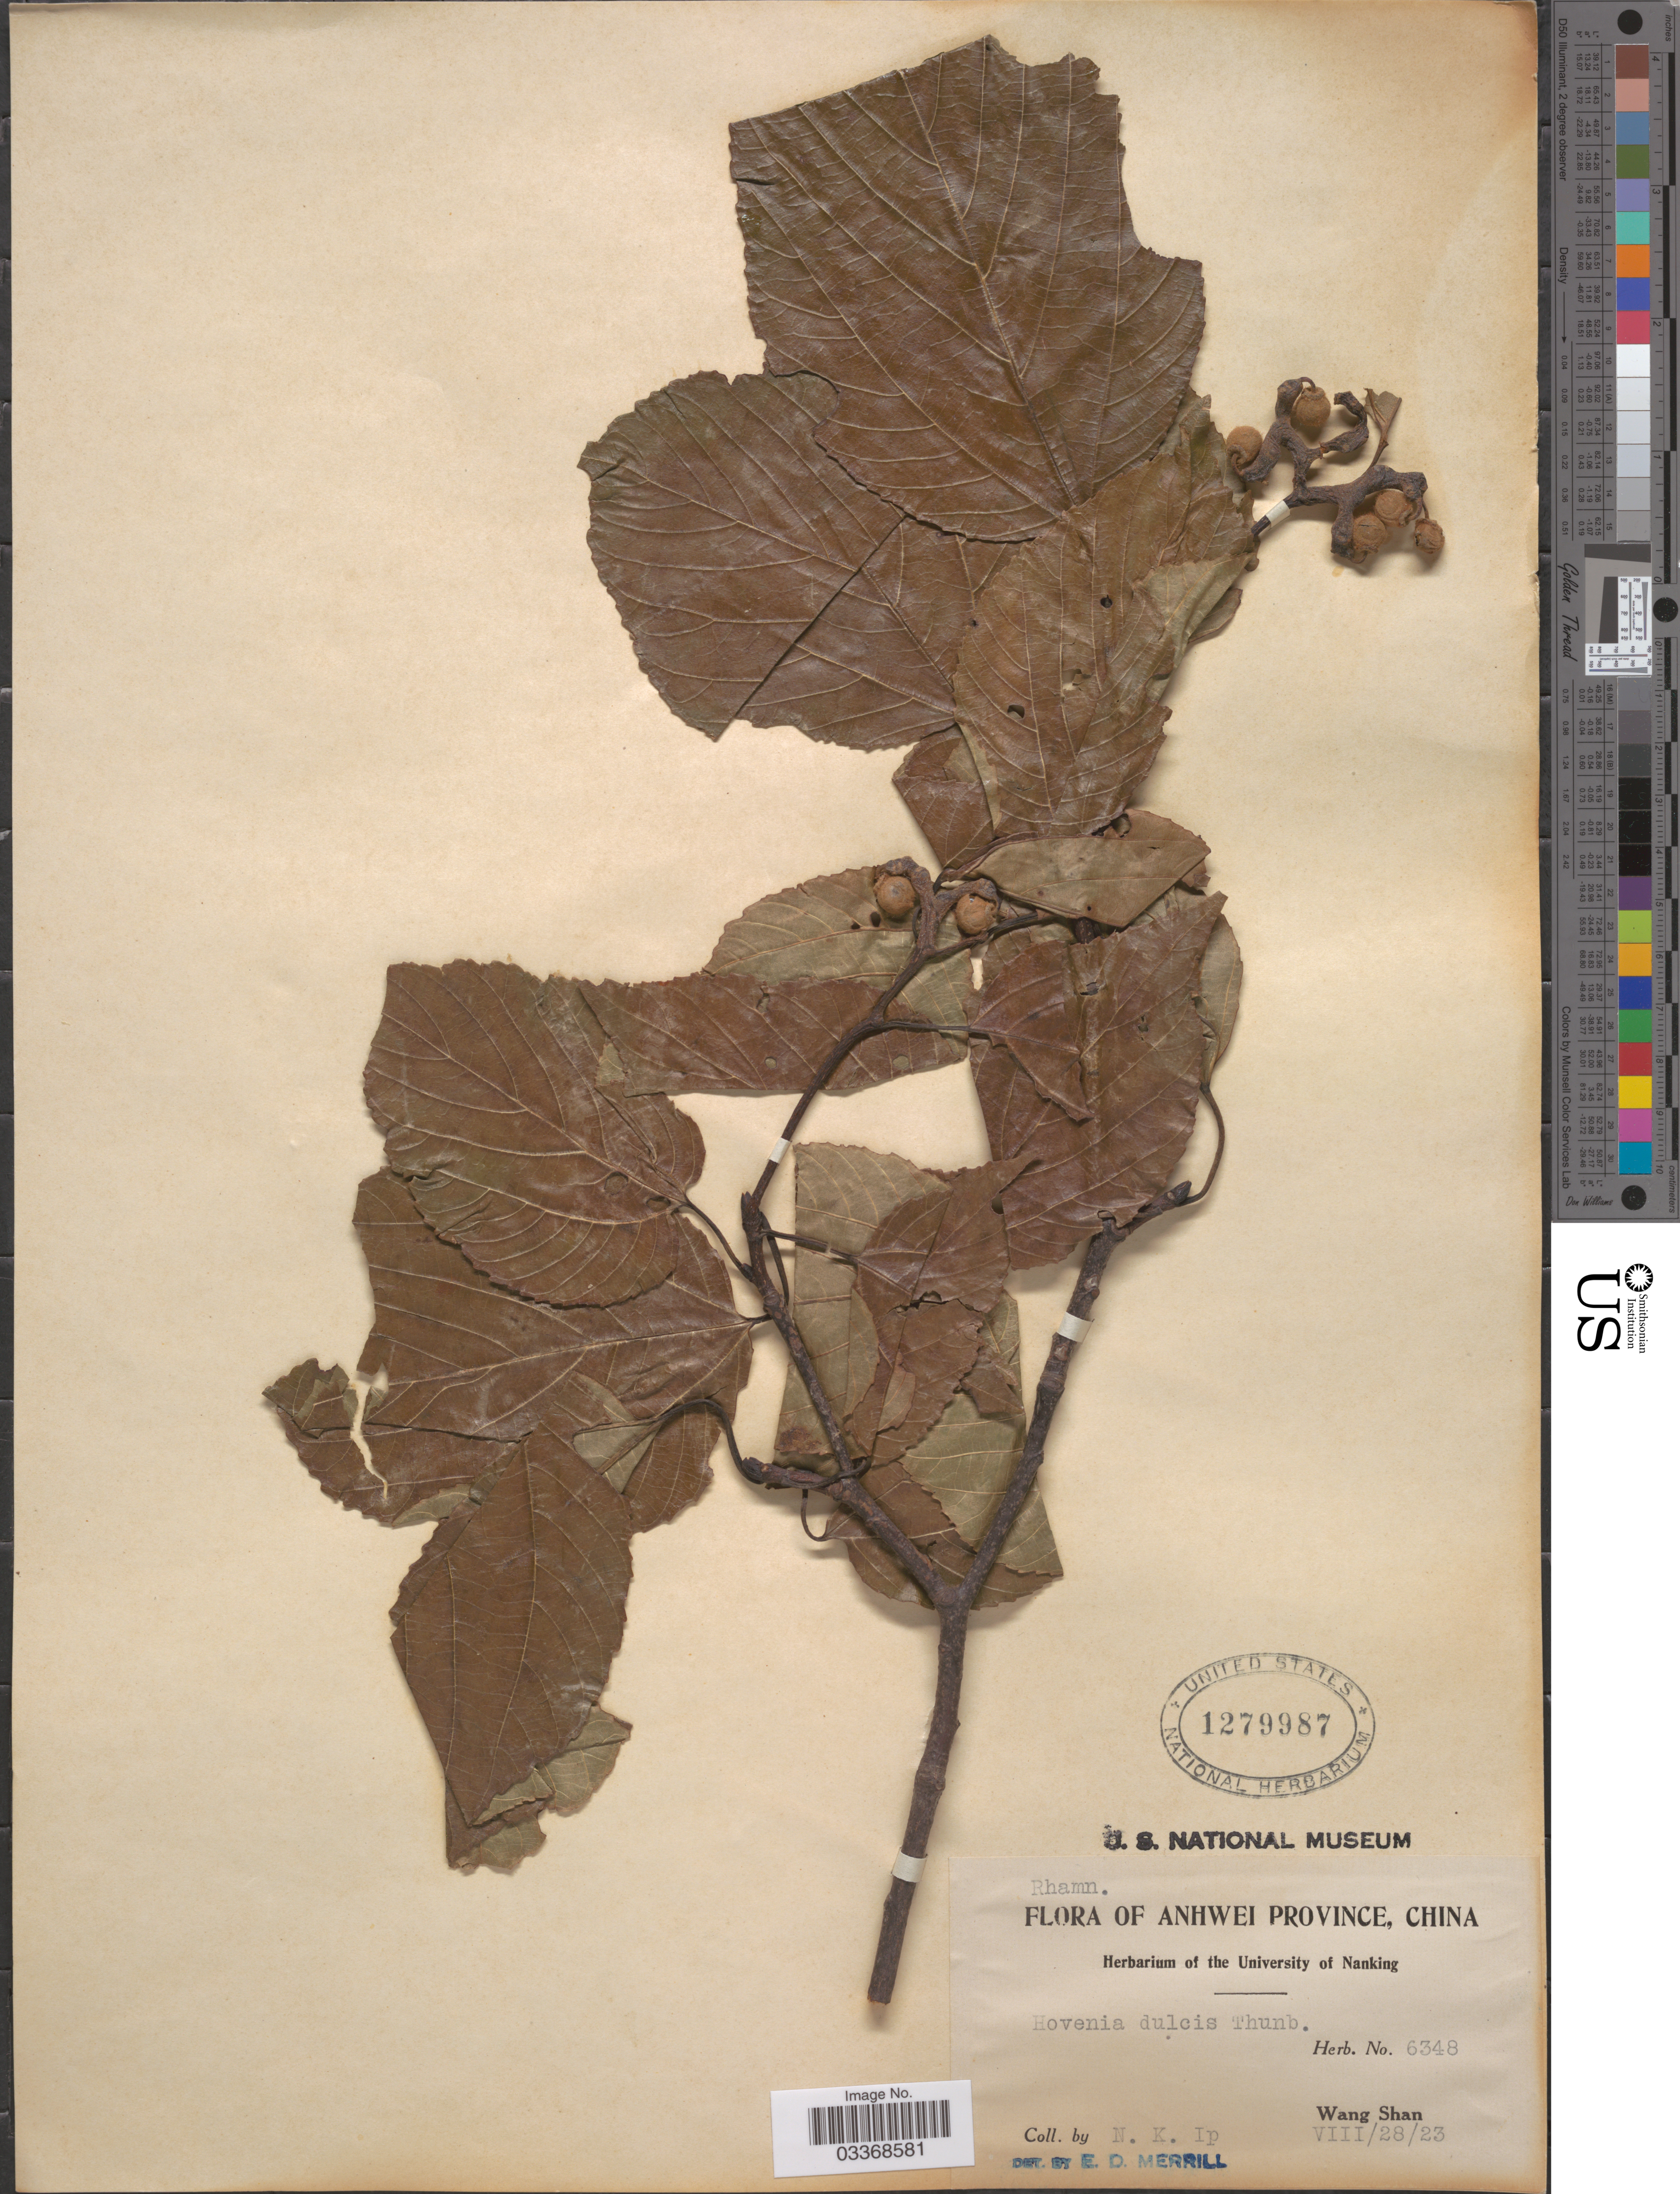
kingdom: Plantae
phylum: Tracheophyta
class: Magnoliopsida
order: Rosales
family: Rhamnaceae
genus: Hovenia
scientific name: Hovenia dulcis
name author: Thunb.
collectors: N. Ip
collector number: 6348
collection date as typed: Transcribed d/m/y: 28/8/23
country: China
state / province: Anhui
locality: Anhwei Province. Wang Shan.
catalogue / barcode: US 1279987